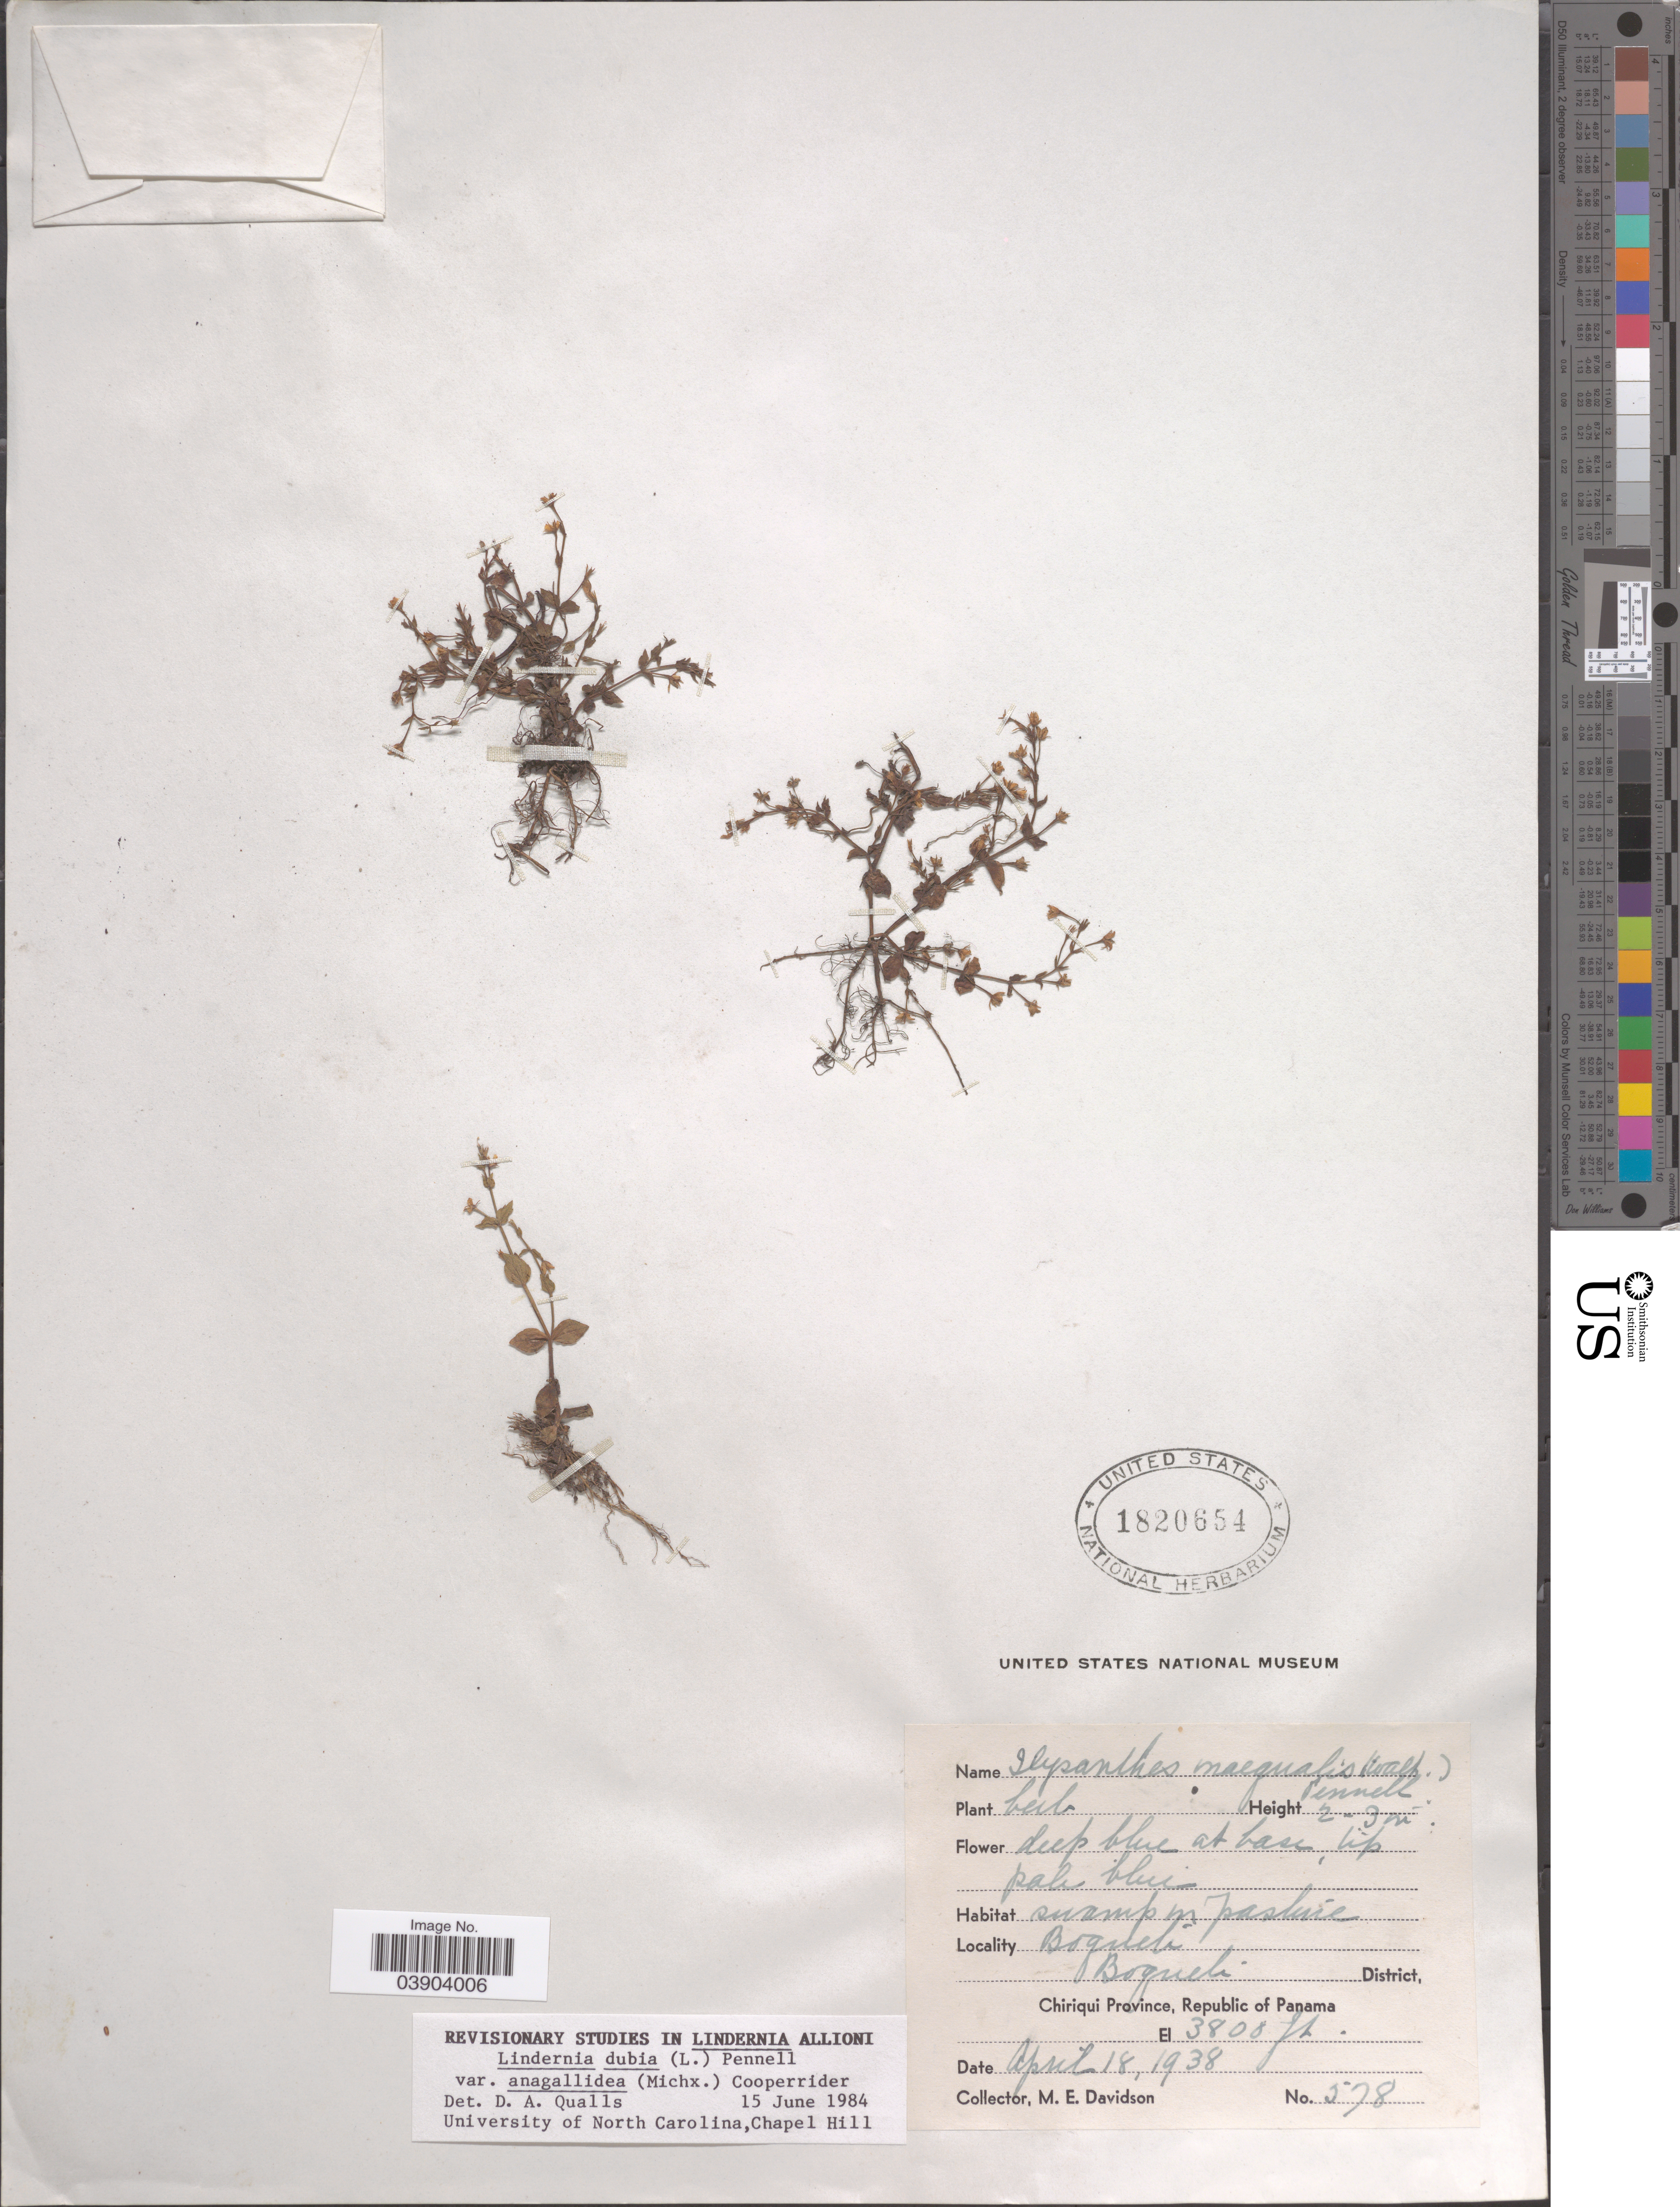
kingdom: Plantae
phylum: Tracheophyta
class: Magnoliopsida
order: Lamiales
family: Linderniaceae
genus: Lindernia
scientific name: Lindernia dubia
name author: (L.) Pennell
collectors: M. E. Davidson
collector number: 578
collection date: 1938-04-18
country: Panama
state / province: Chiriqui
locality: Boquete. Boquete District.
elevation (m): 1158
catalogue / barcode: US 1820654